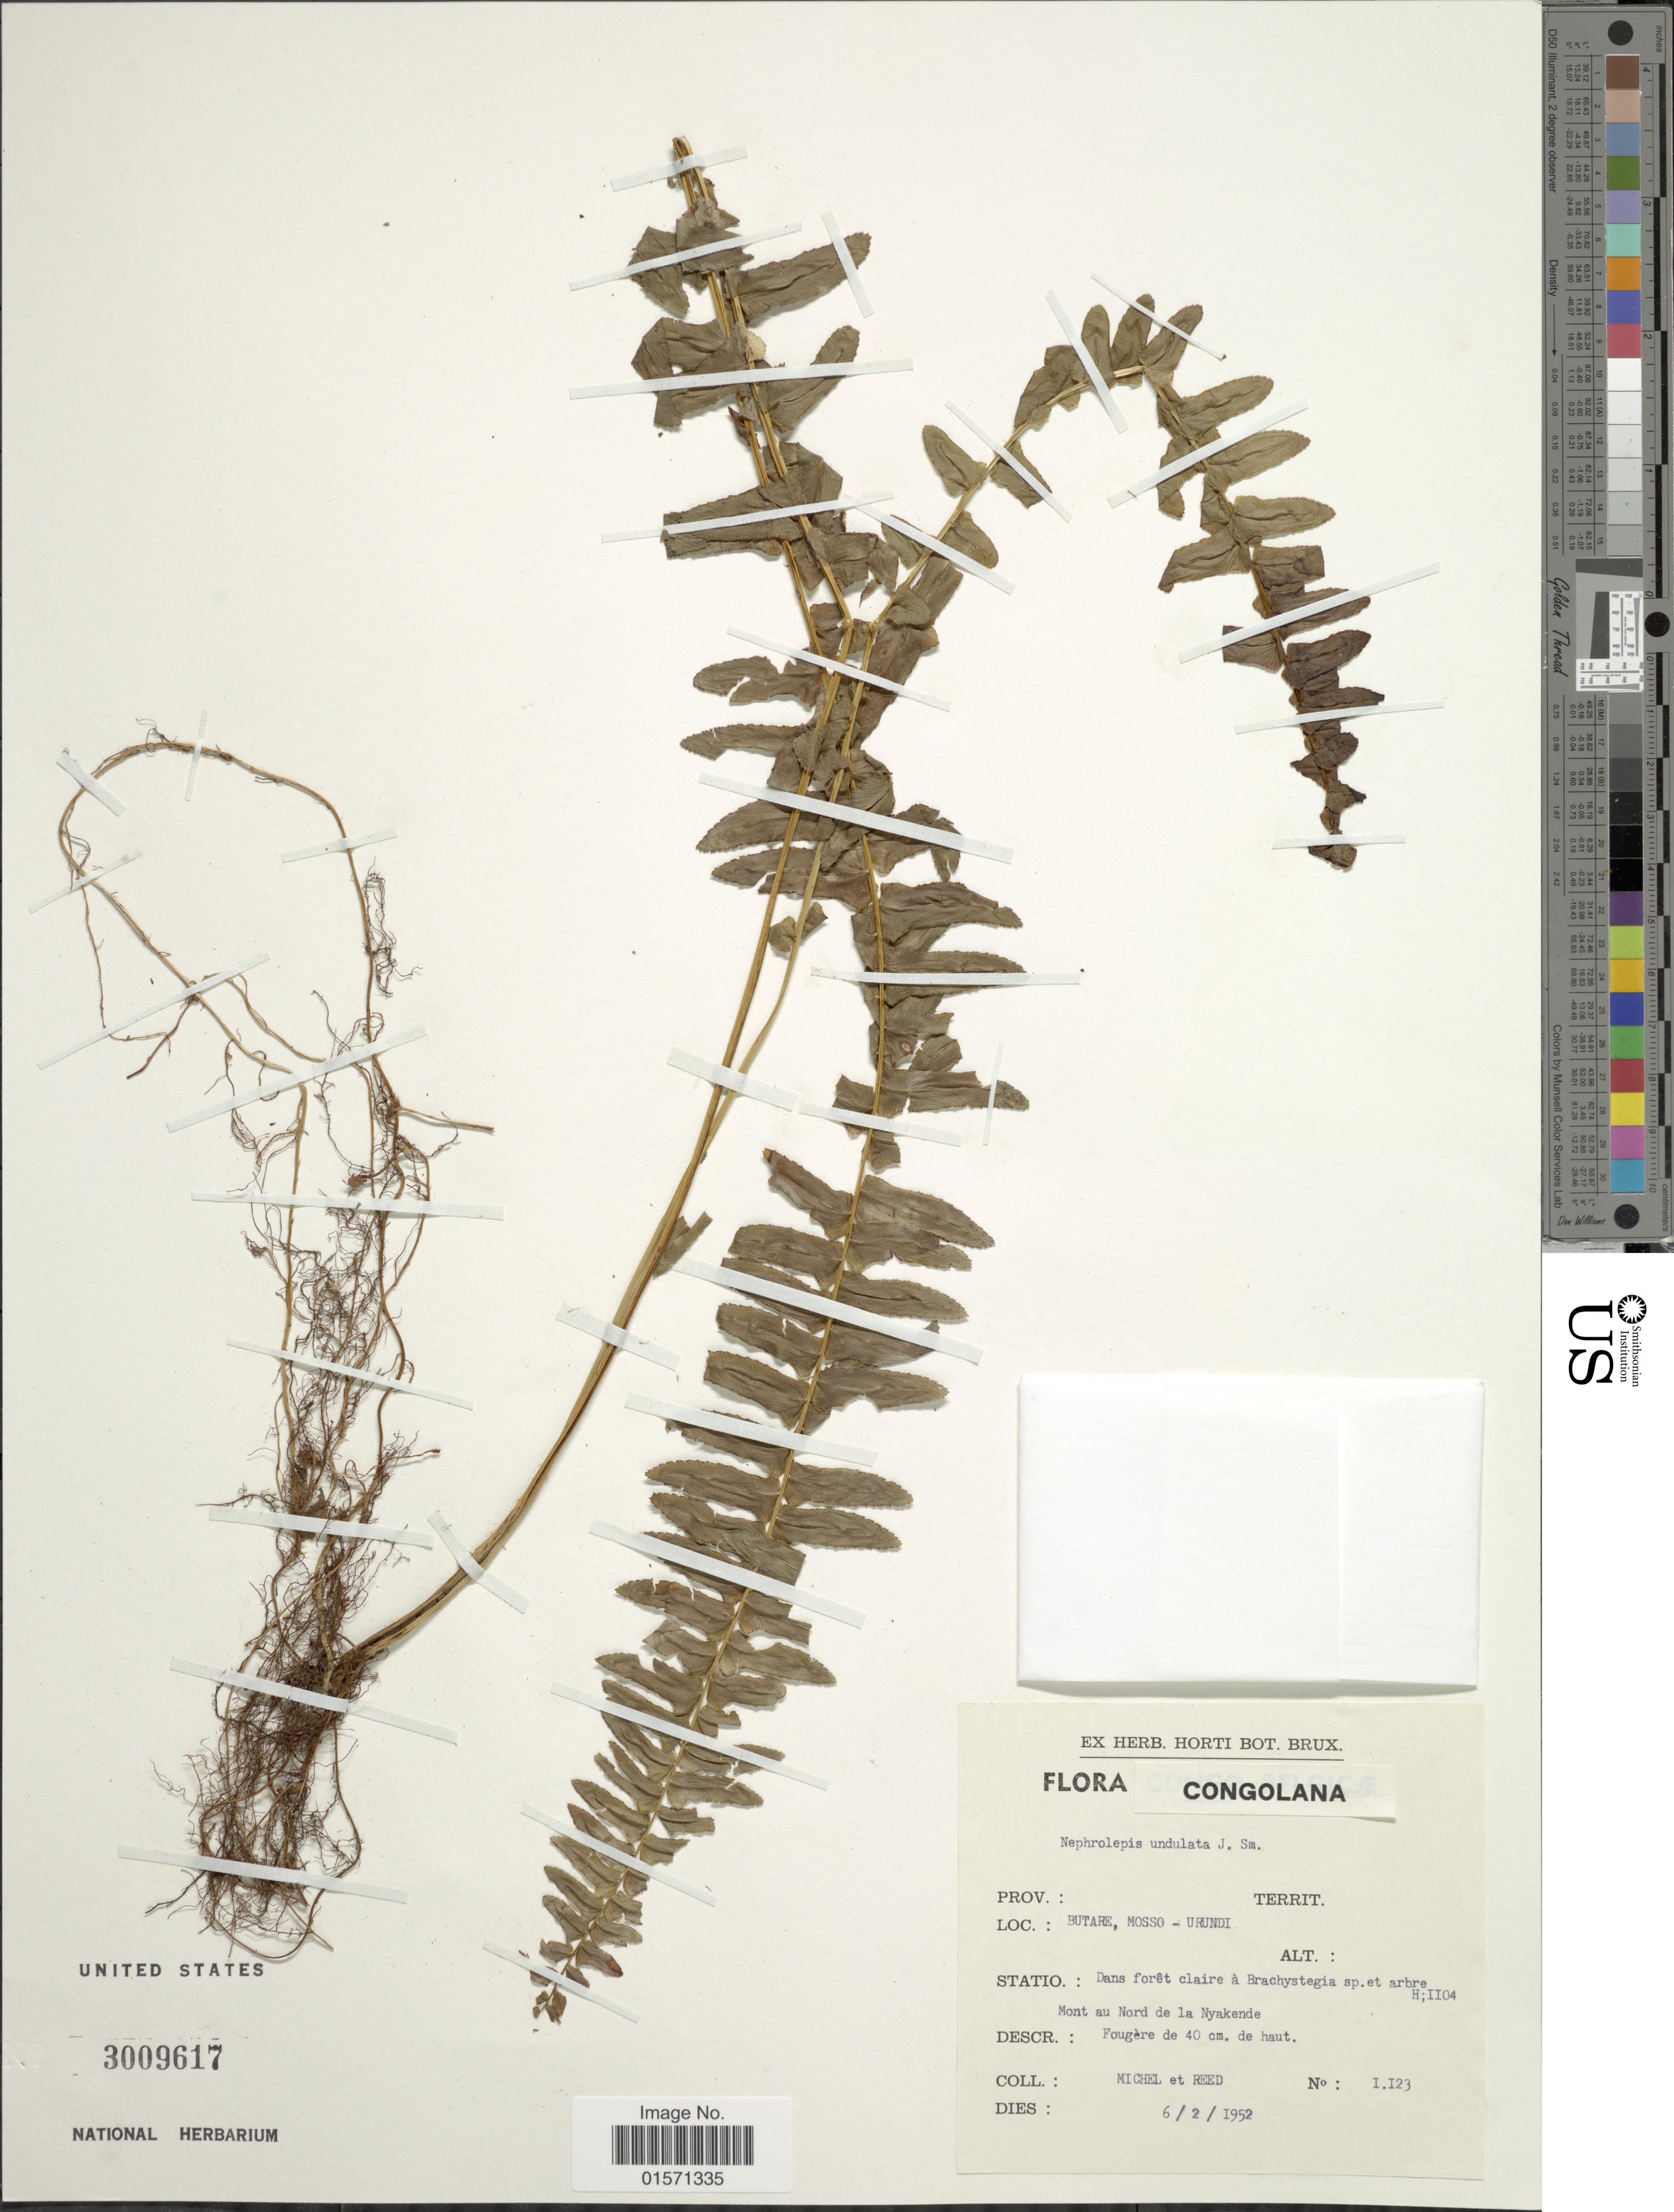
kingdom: Plantae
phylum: Tracheophyta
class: Polypodiopsida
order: Polypodiales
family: Nephrolepidaceae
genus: Nephrolepis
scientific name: Nephrolepis undulata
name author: J. Sm.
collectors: -. Michel & -. Reed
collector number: II23*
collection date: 1952-02-06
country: Burundi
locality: Congolana. Butare, Mosso - Urundi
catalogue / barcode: US 3009617